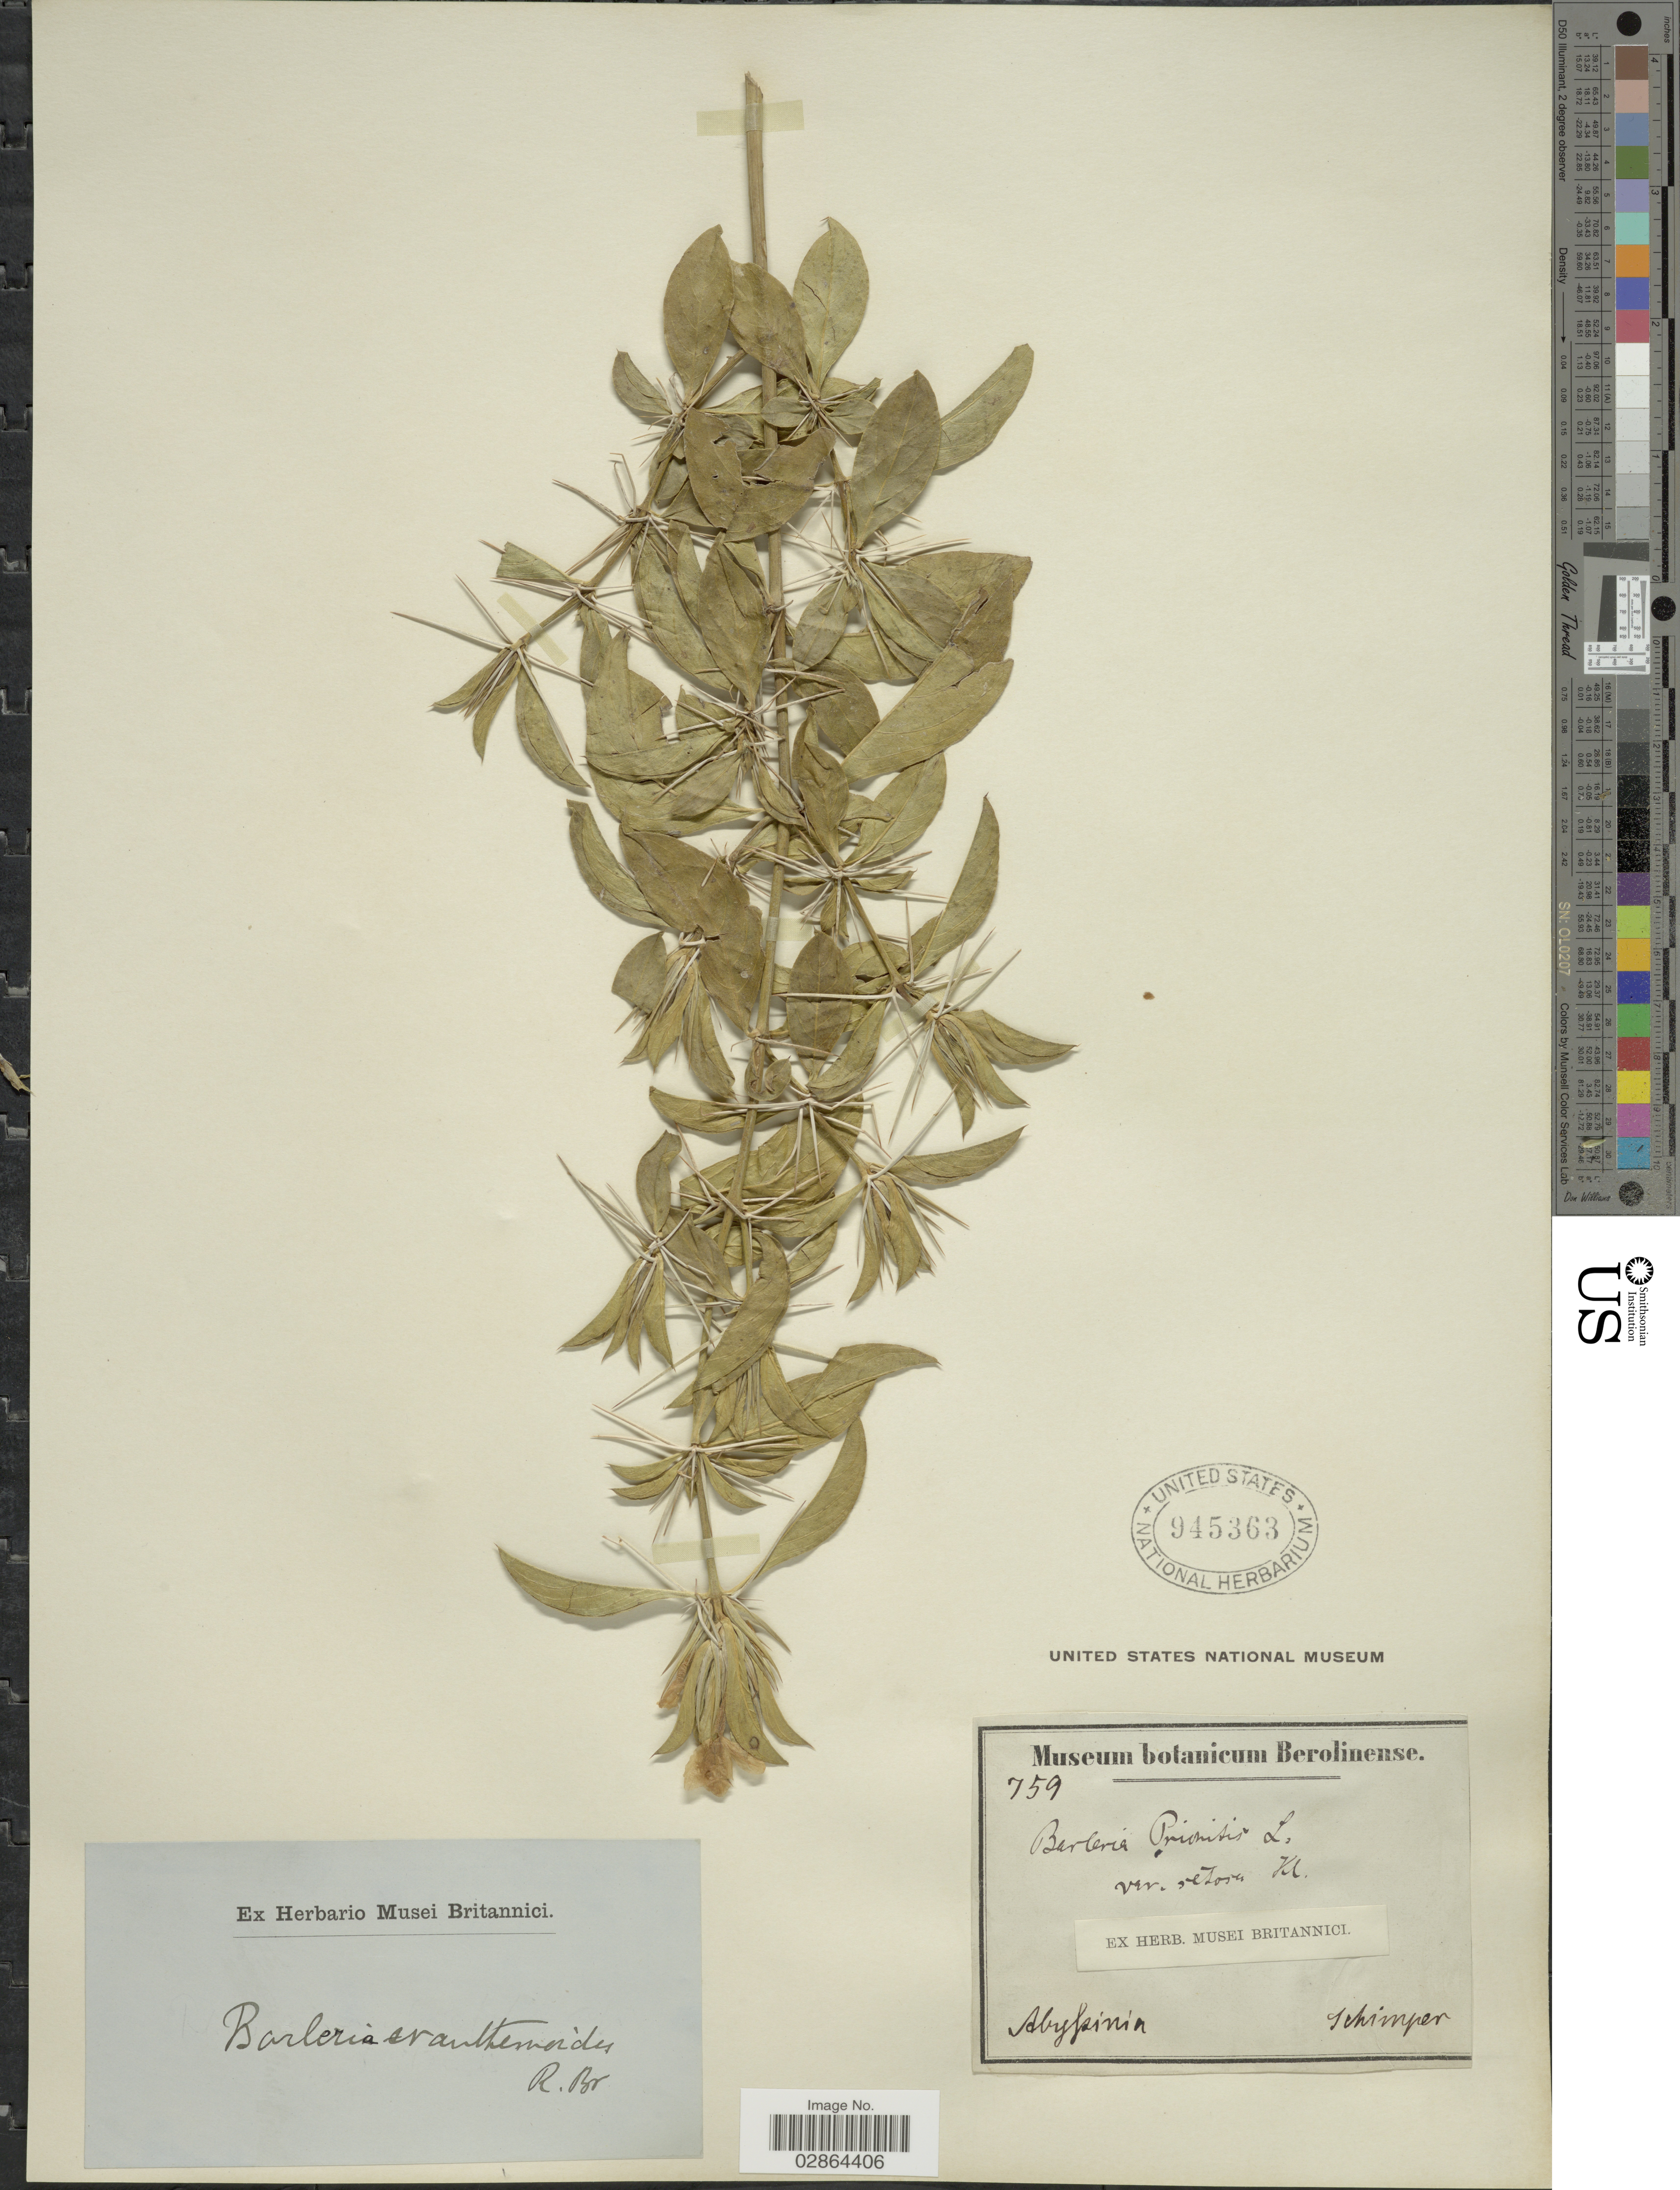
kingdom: Plantae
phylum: Tracheophyta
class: Magnoliopsida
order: Lamiales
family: Acanthaceae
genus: Barleria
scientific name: Barleria prionitis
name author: L.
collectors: -. Schimper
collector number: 759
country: Eritrea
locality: Abyssinia.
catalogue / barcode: US 945363